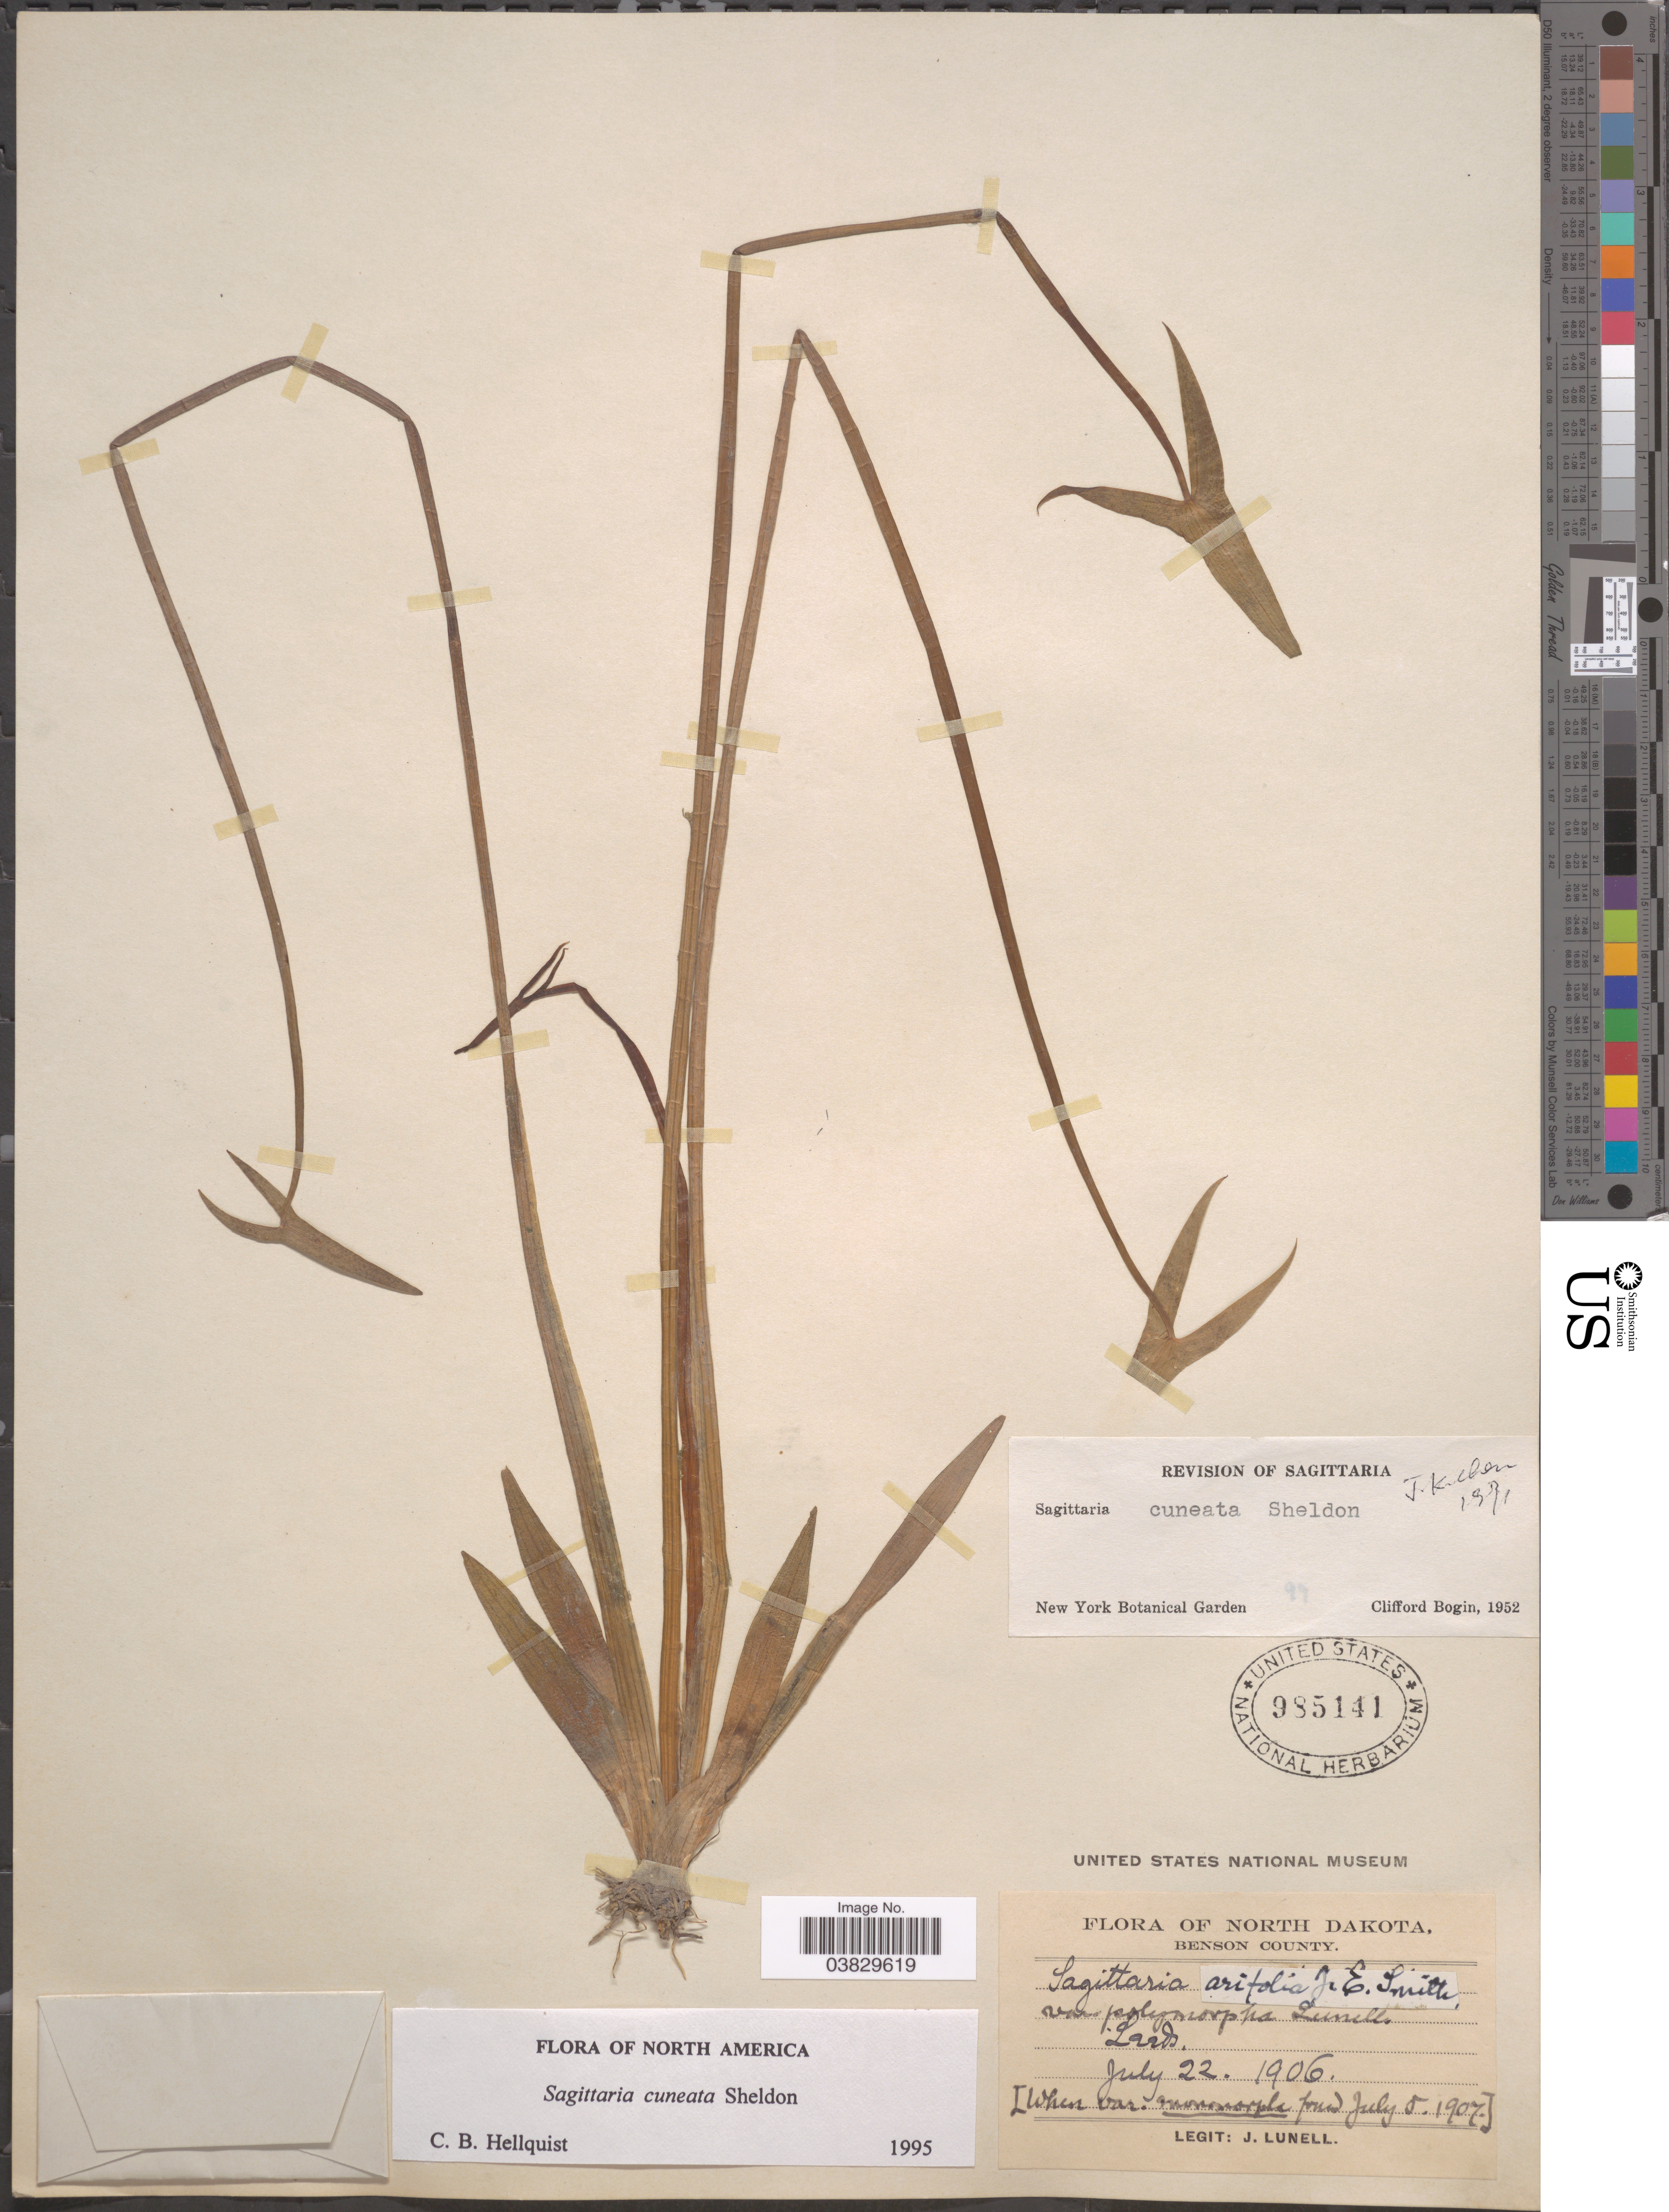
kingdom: Plantae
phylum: Tracheophyta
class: Liliopsida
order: Alismatales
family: Alismataceae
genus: Sagittaria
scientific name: Sagittaria cuneata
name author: E. Sheld.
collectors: J. Lunell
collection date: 1906-07-22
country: United States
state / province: North Dakota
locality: Benson County. Leeds.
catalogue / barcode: US 985141